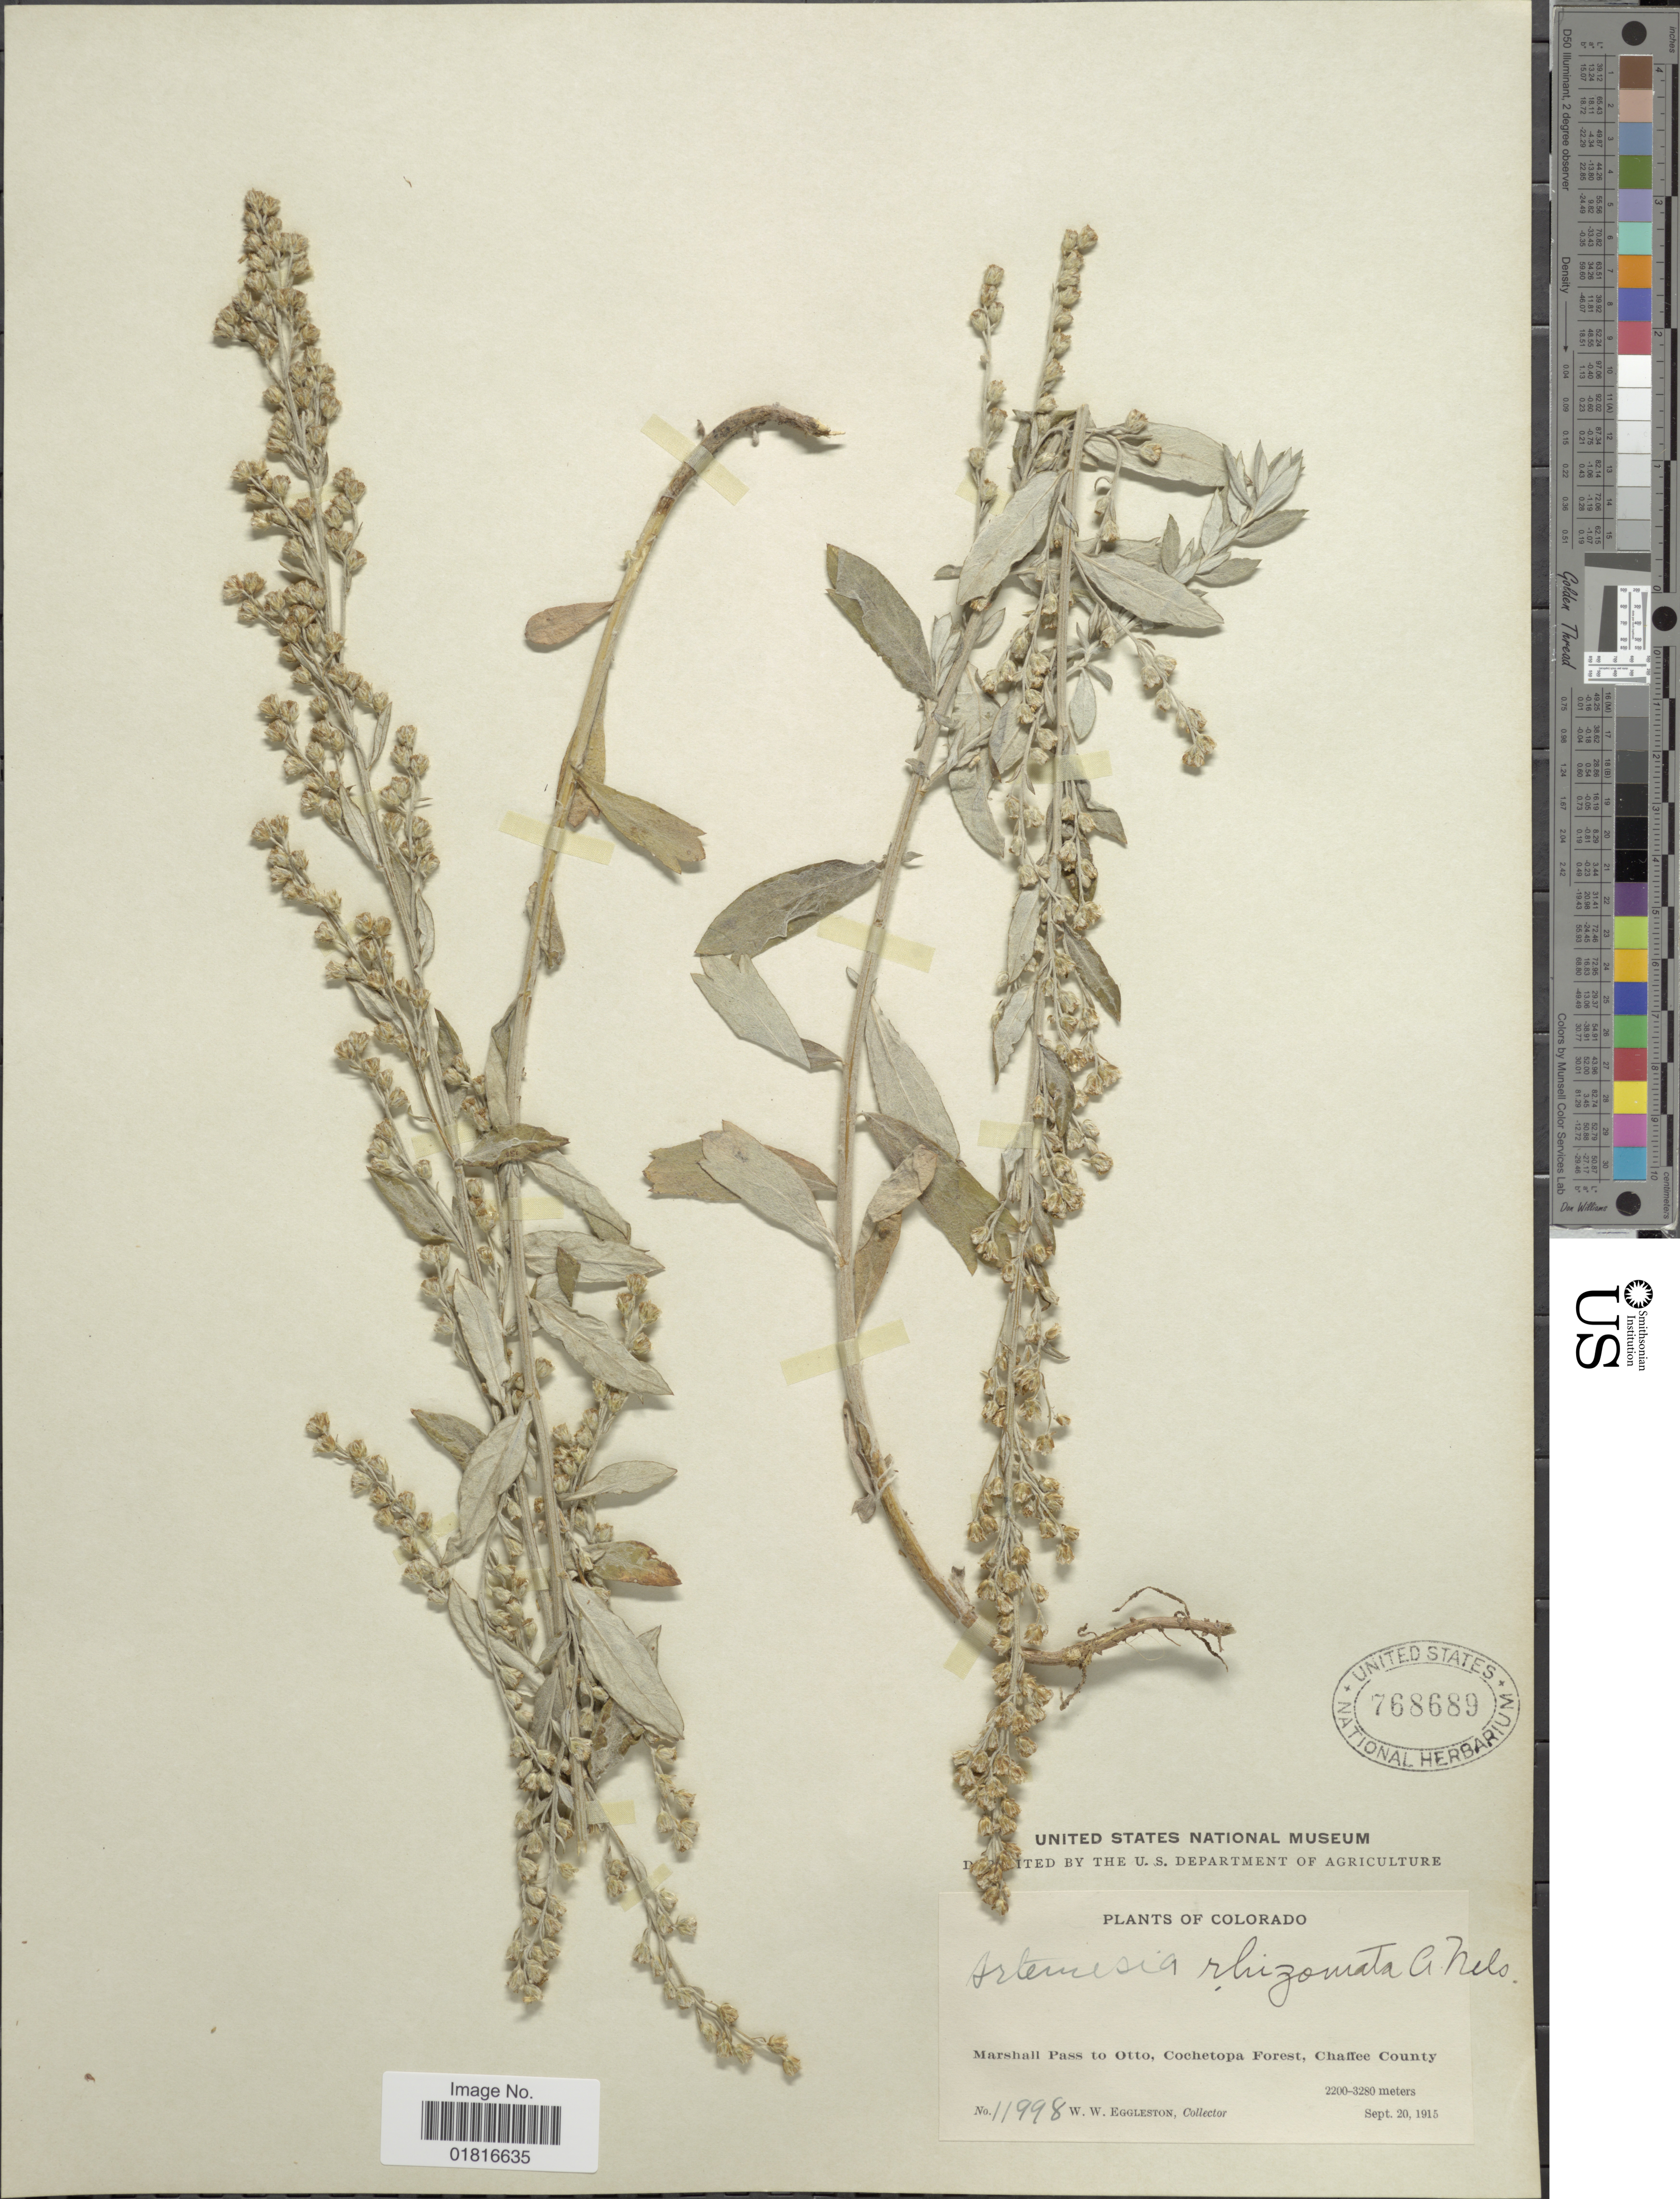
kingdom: Plantae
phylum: Tracheophyta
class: Magnoliopsida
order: Asterales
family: Asteraceae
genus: Artemisia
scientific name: Artemisia rhizomata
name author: A. Nelson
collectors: W. W. Eggleston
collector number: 11998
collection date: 1915-09-20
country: United States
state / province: Colorado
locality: Marshall Pass to Otto, Cochetopa Forest, Chaffee County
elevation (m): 2200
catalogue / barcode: US 768689